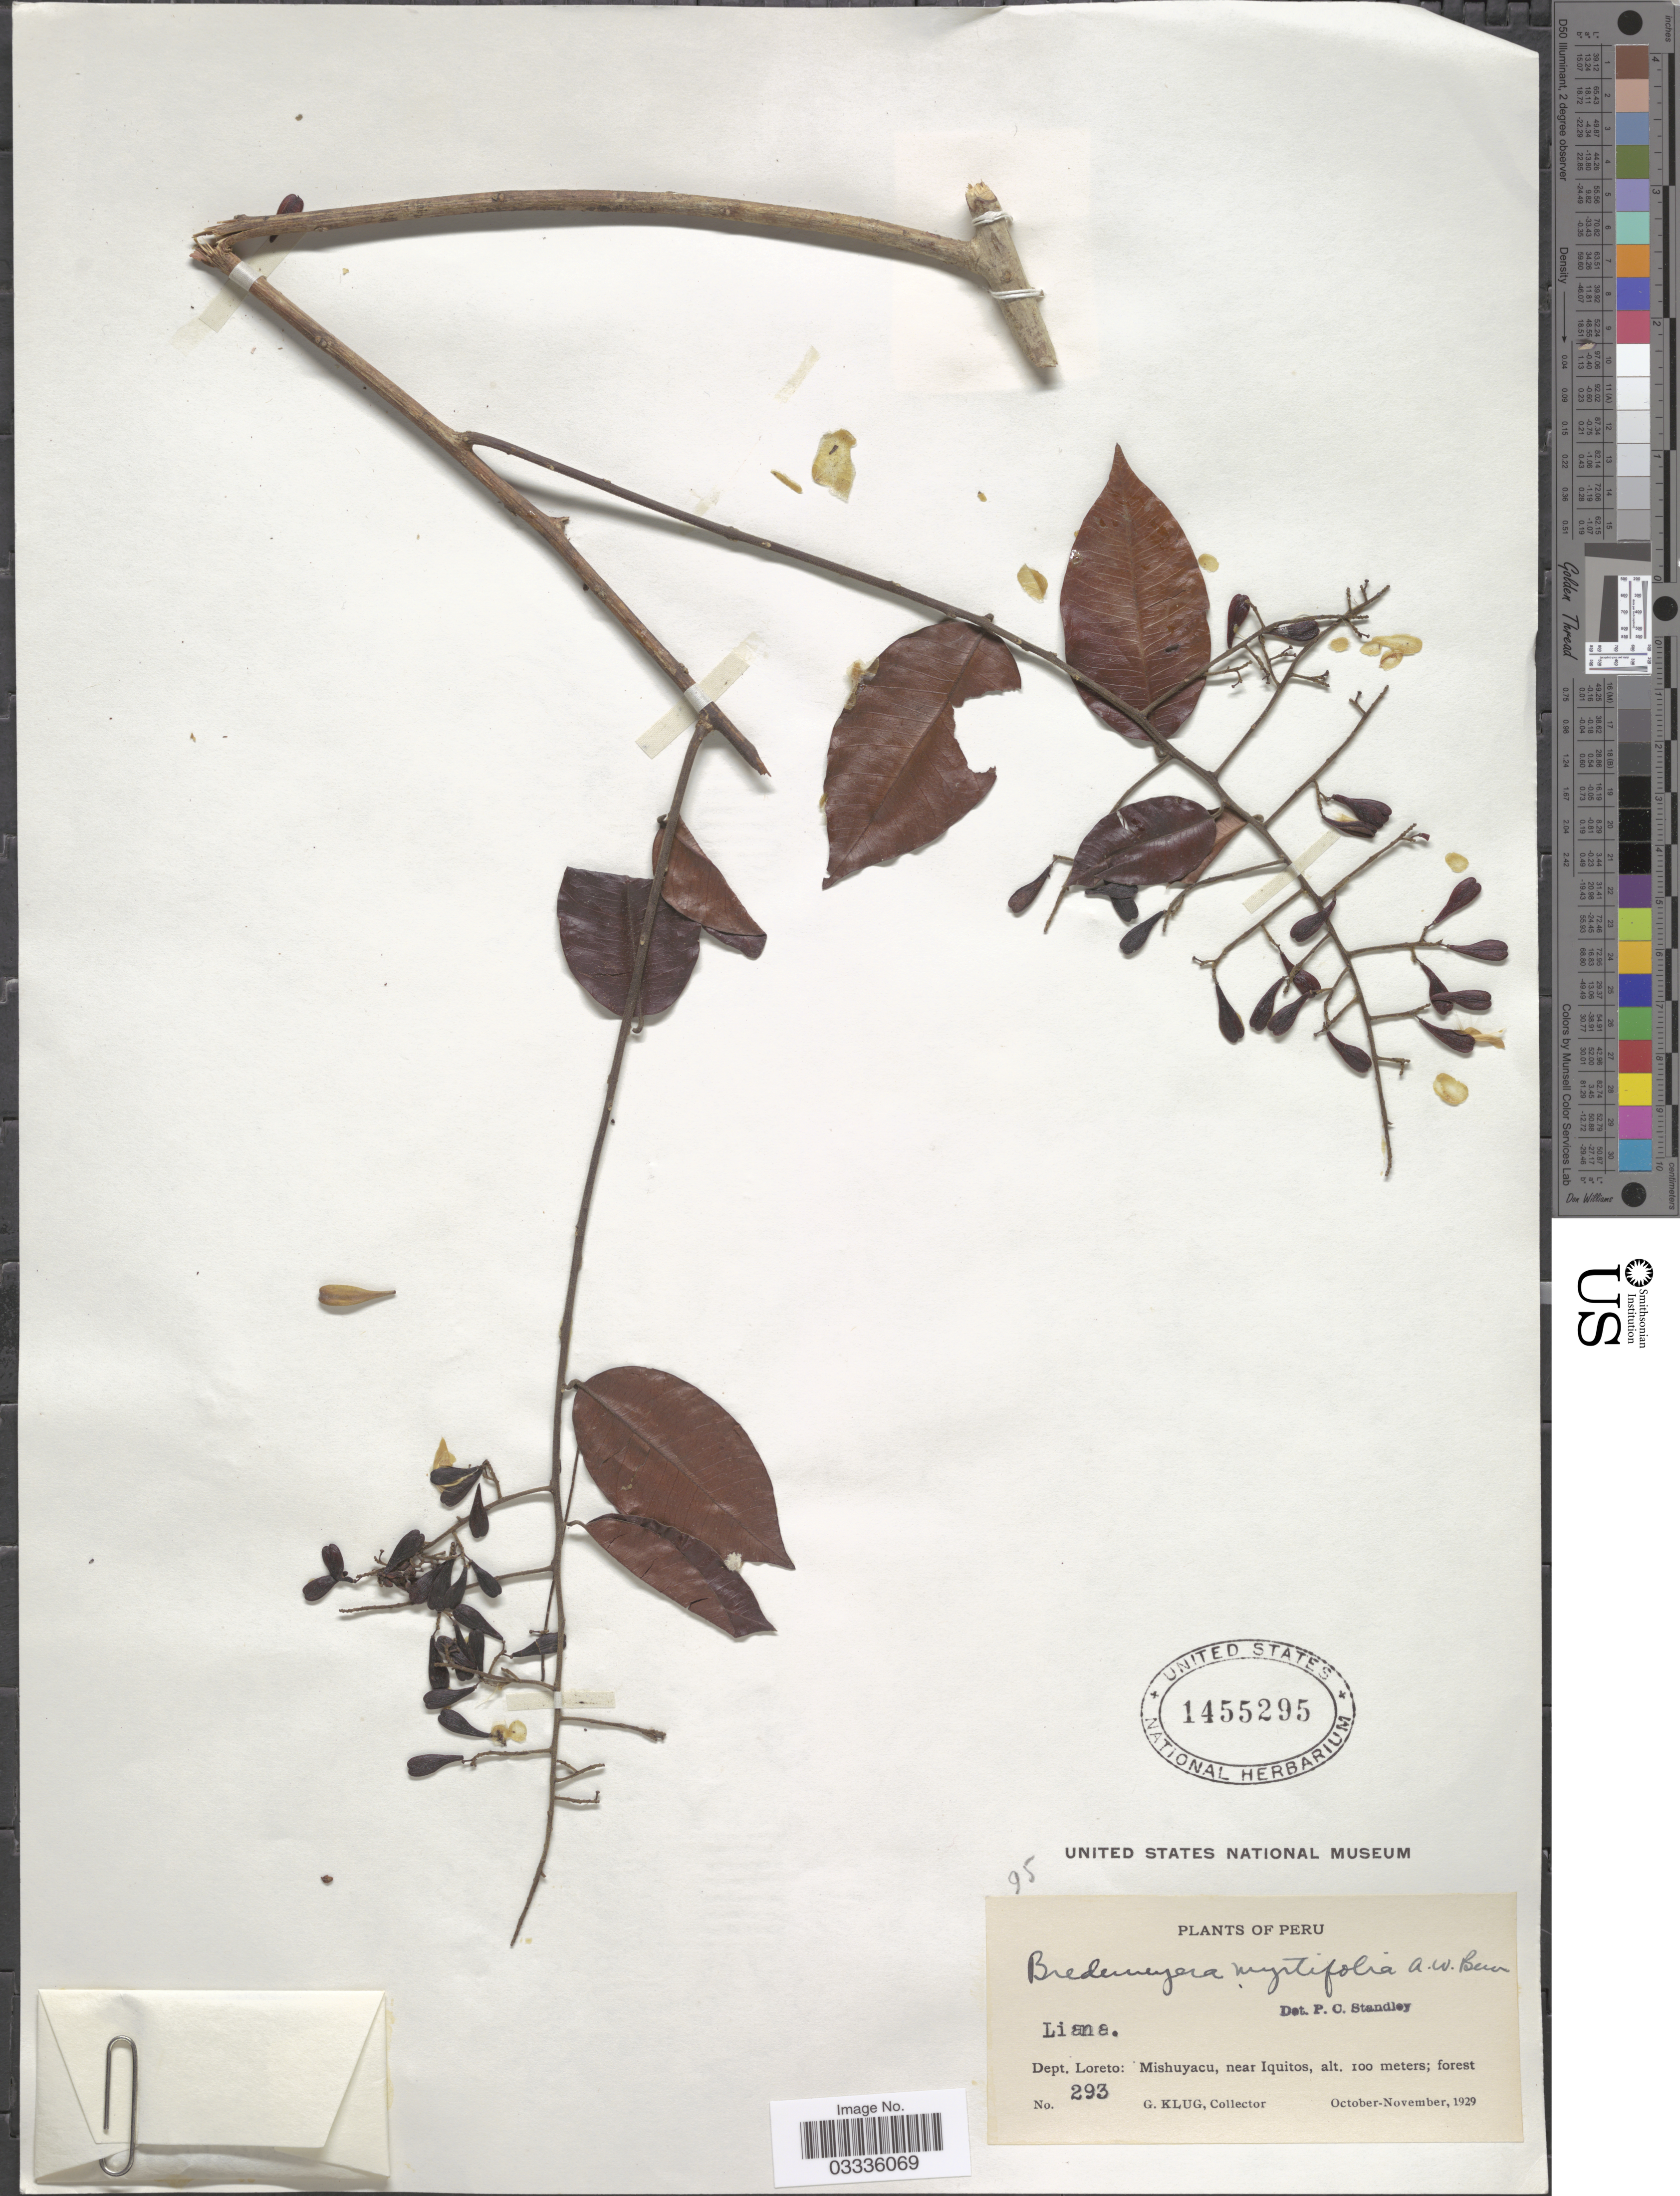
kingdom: Plantae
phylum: Tracheophyta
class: Magnoliopsida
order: Fabales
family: Polygalaceae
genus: Bredemeyera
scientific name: Bredemeyera myrtifolia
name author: A.W. Benn.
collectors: G. Klug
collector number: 293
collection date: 1929-10/1929-11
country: Peru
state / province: Loreto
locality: Dept. Loreto: Mishuyacu, near Iquitos.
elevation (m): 100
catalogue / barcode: US 1455295